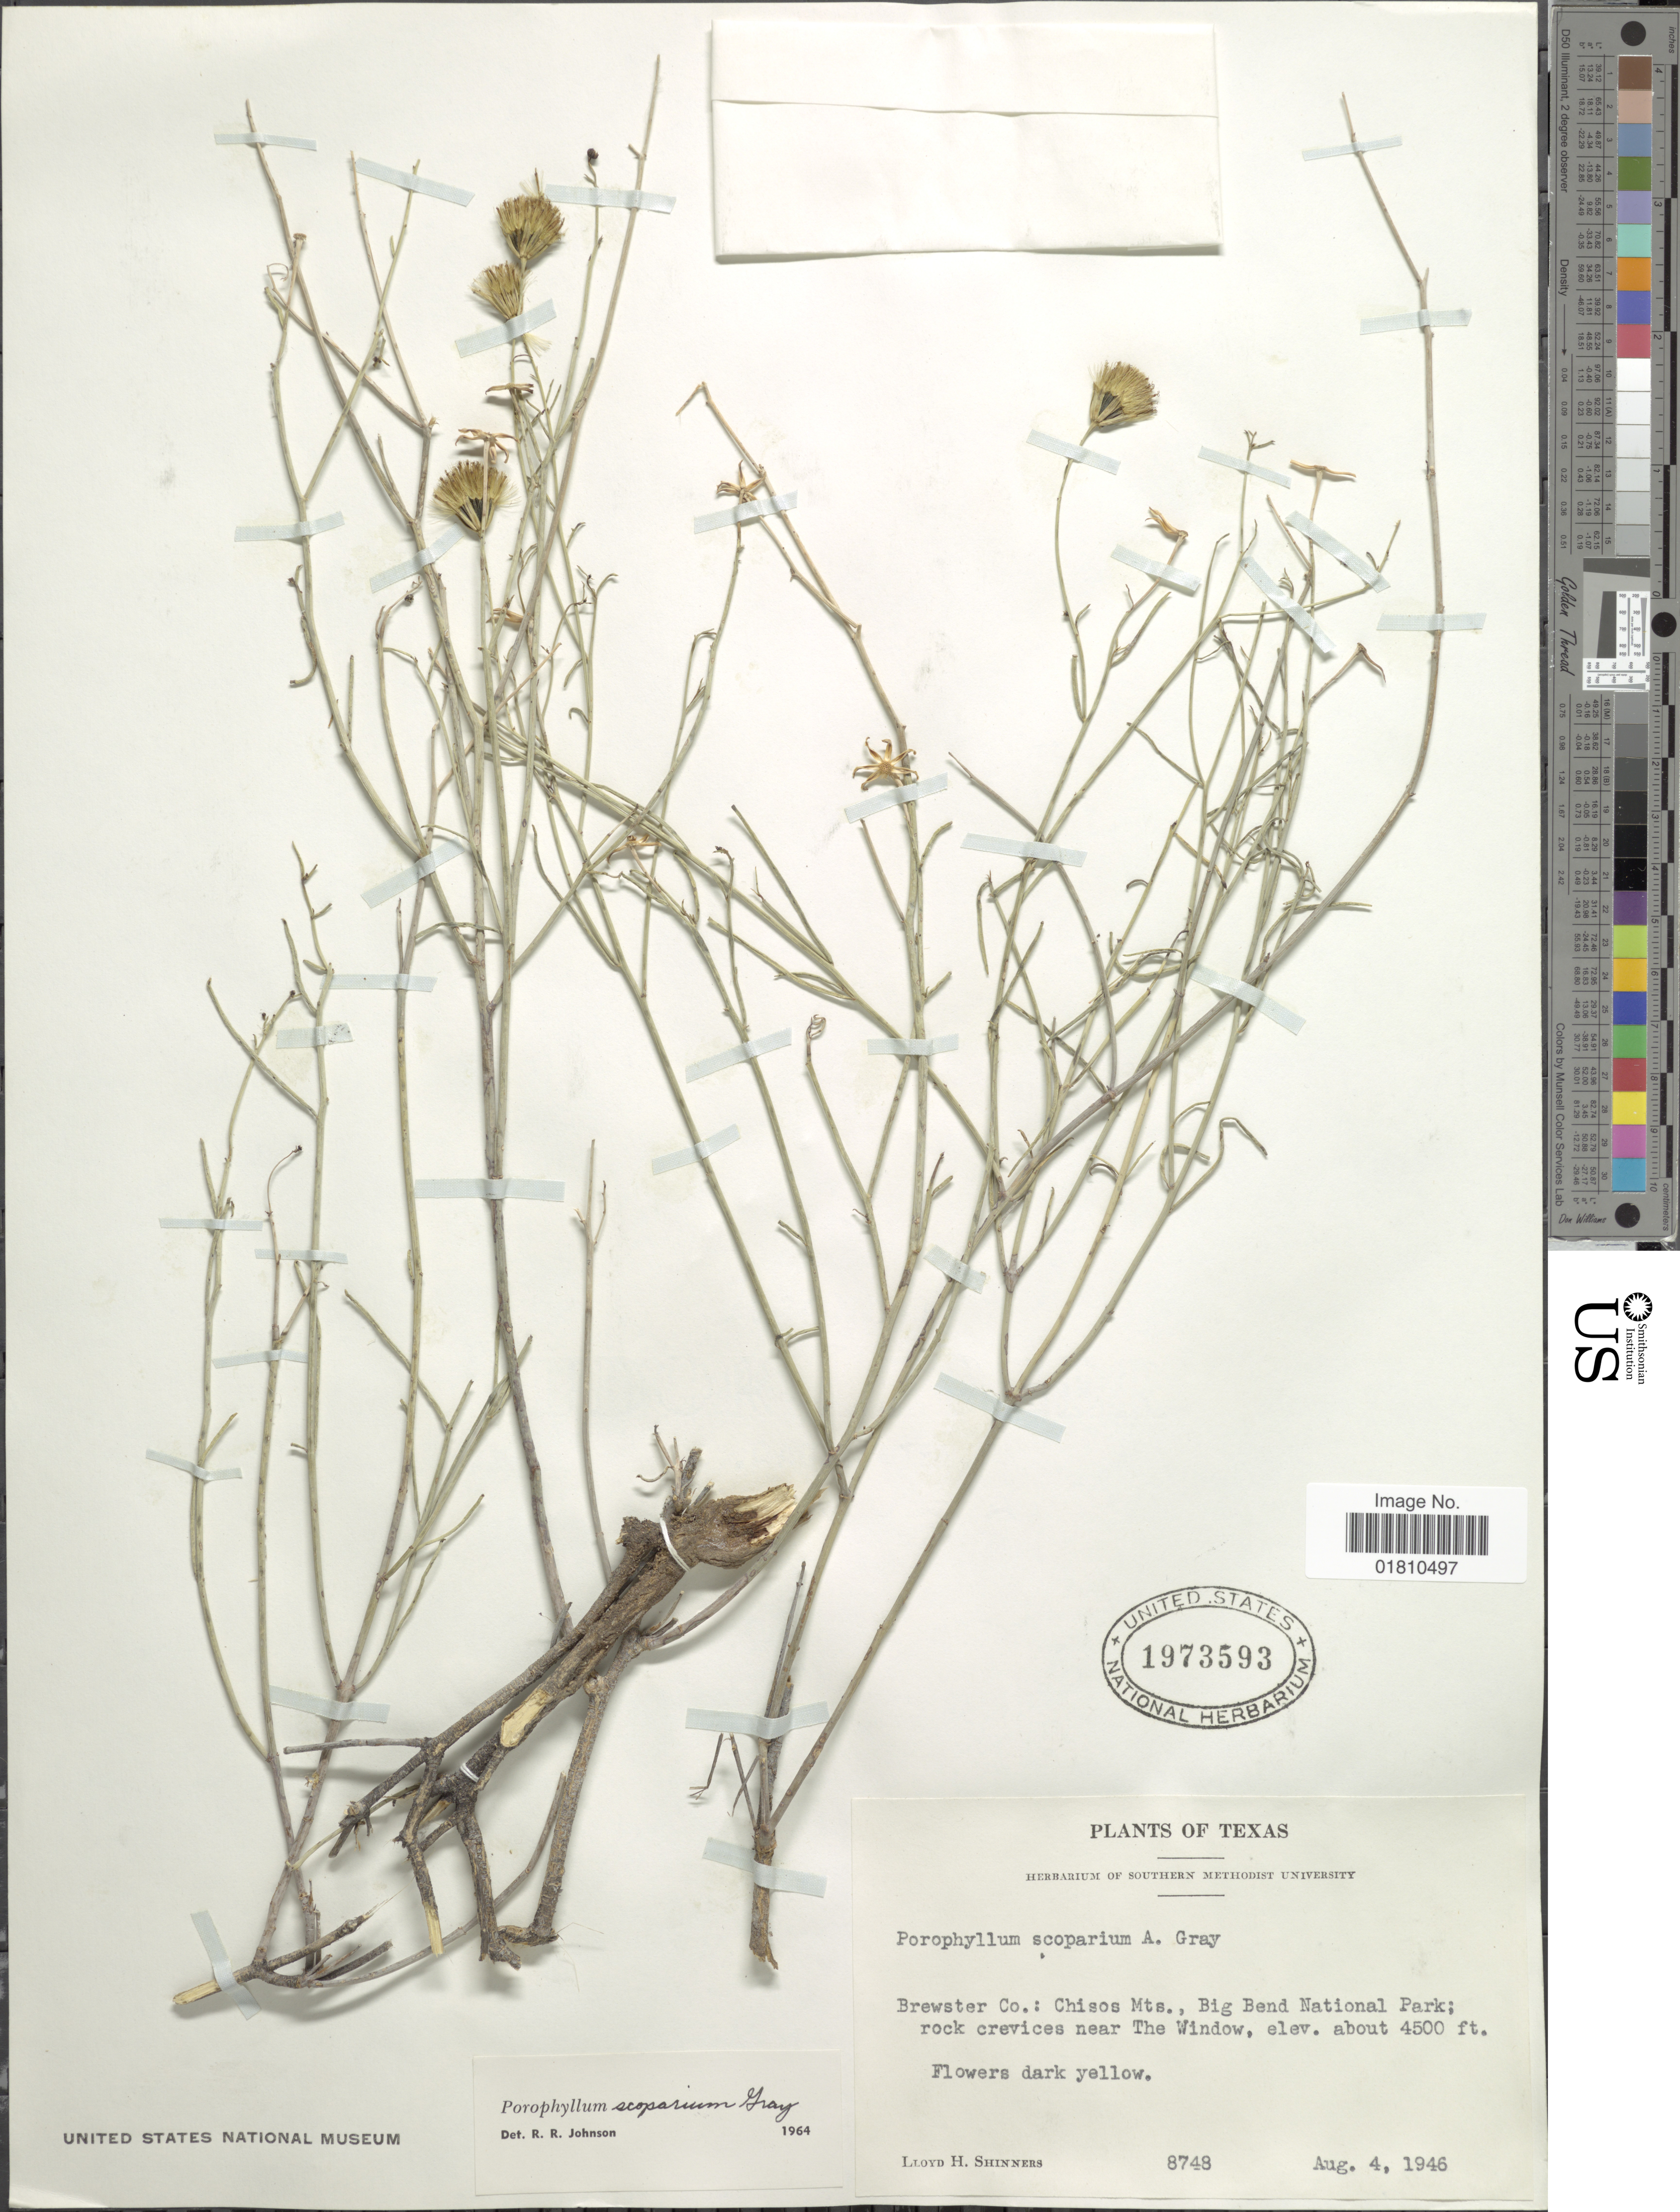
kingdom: Plantae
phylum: Tracheophyta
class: Magnoliopsida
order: Asterales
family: Asteraceae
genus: Porophyllum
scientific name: Porophyllum scoparium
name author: A. Gray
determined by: Anzuinelli, M.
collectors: L. H. Shinners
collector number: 8748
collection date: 1946-08-04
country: United States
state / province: Texas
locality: Brewster Co.: Chisos Mts., Big Bend National Park, rock crevices near The Window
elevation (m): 1372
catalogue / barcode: US 1973593